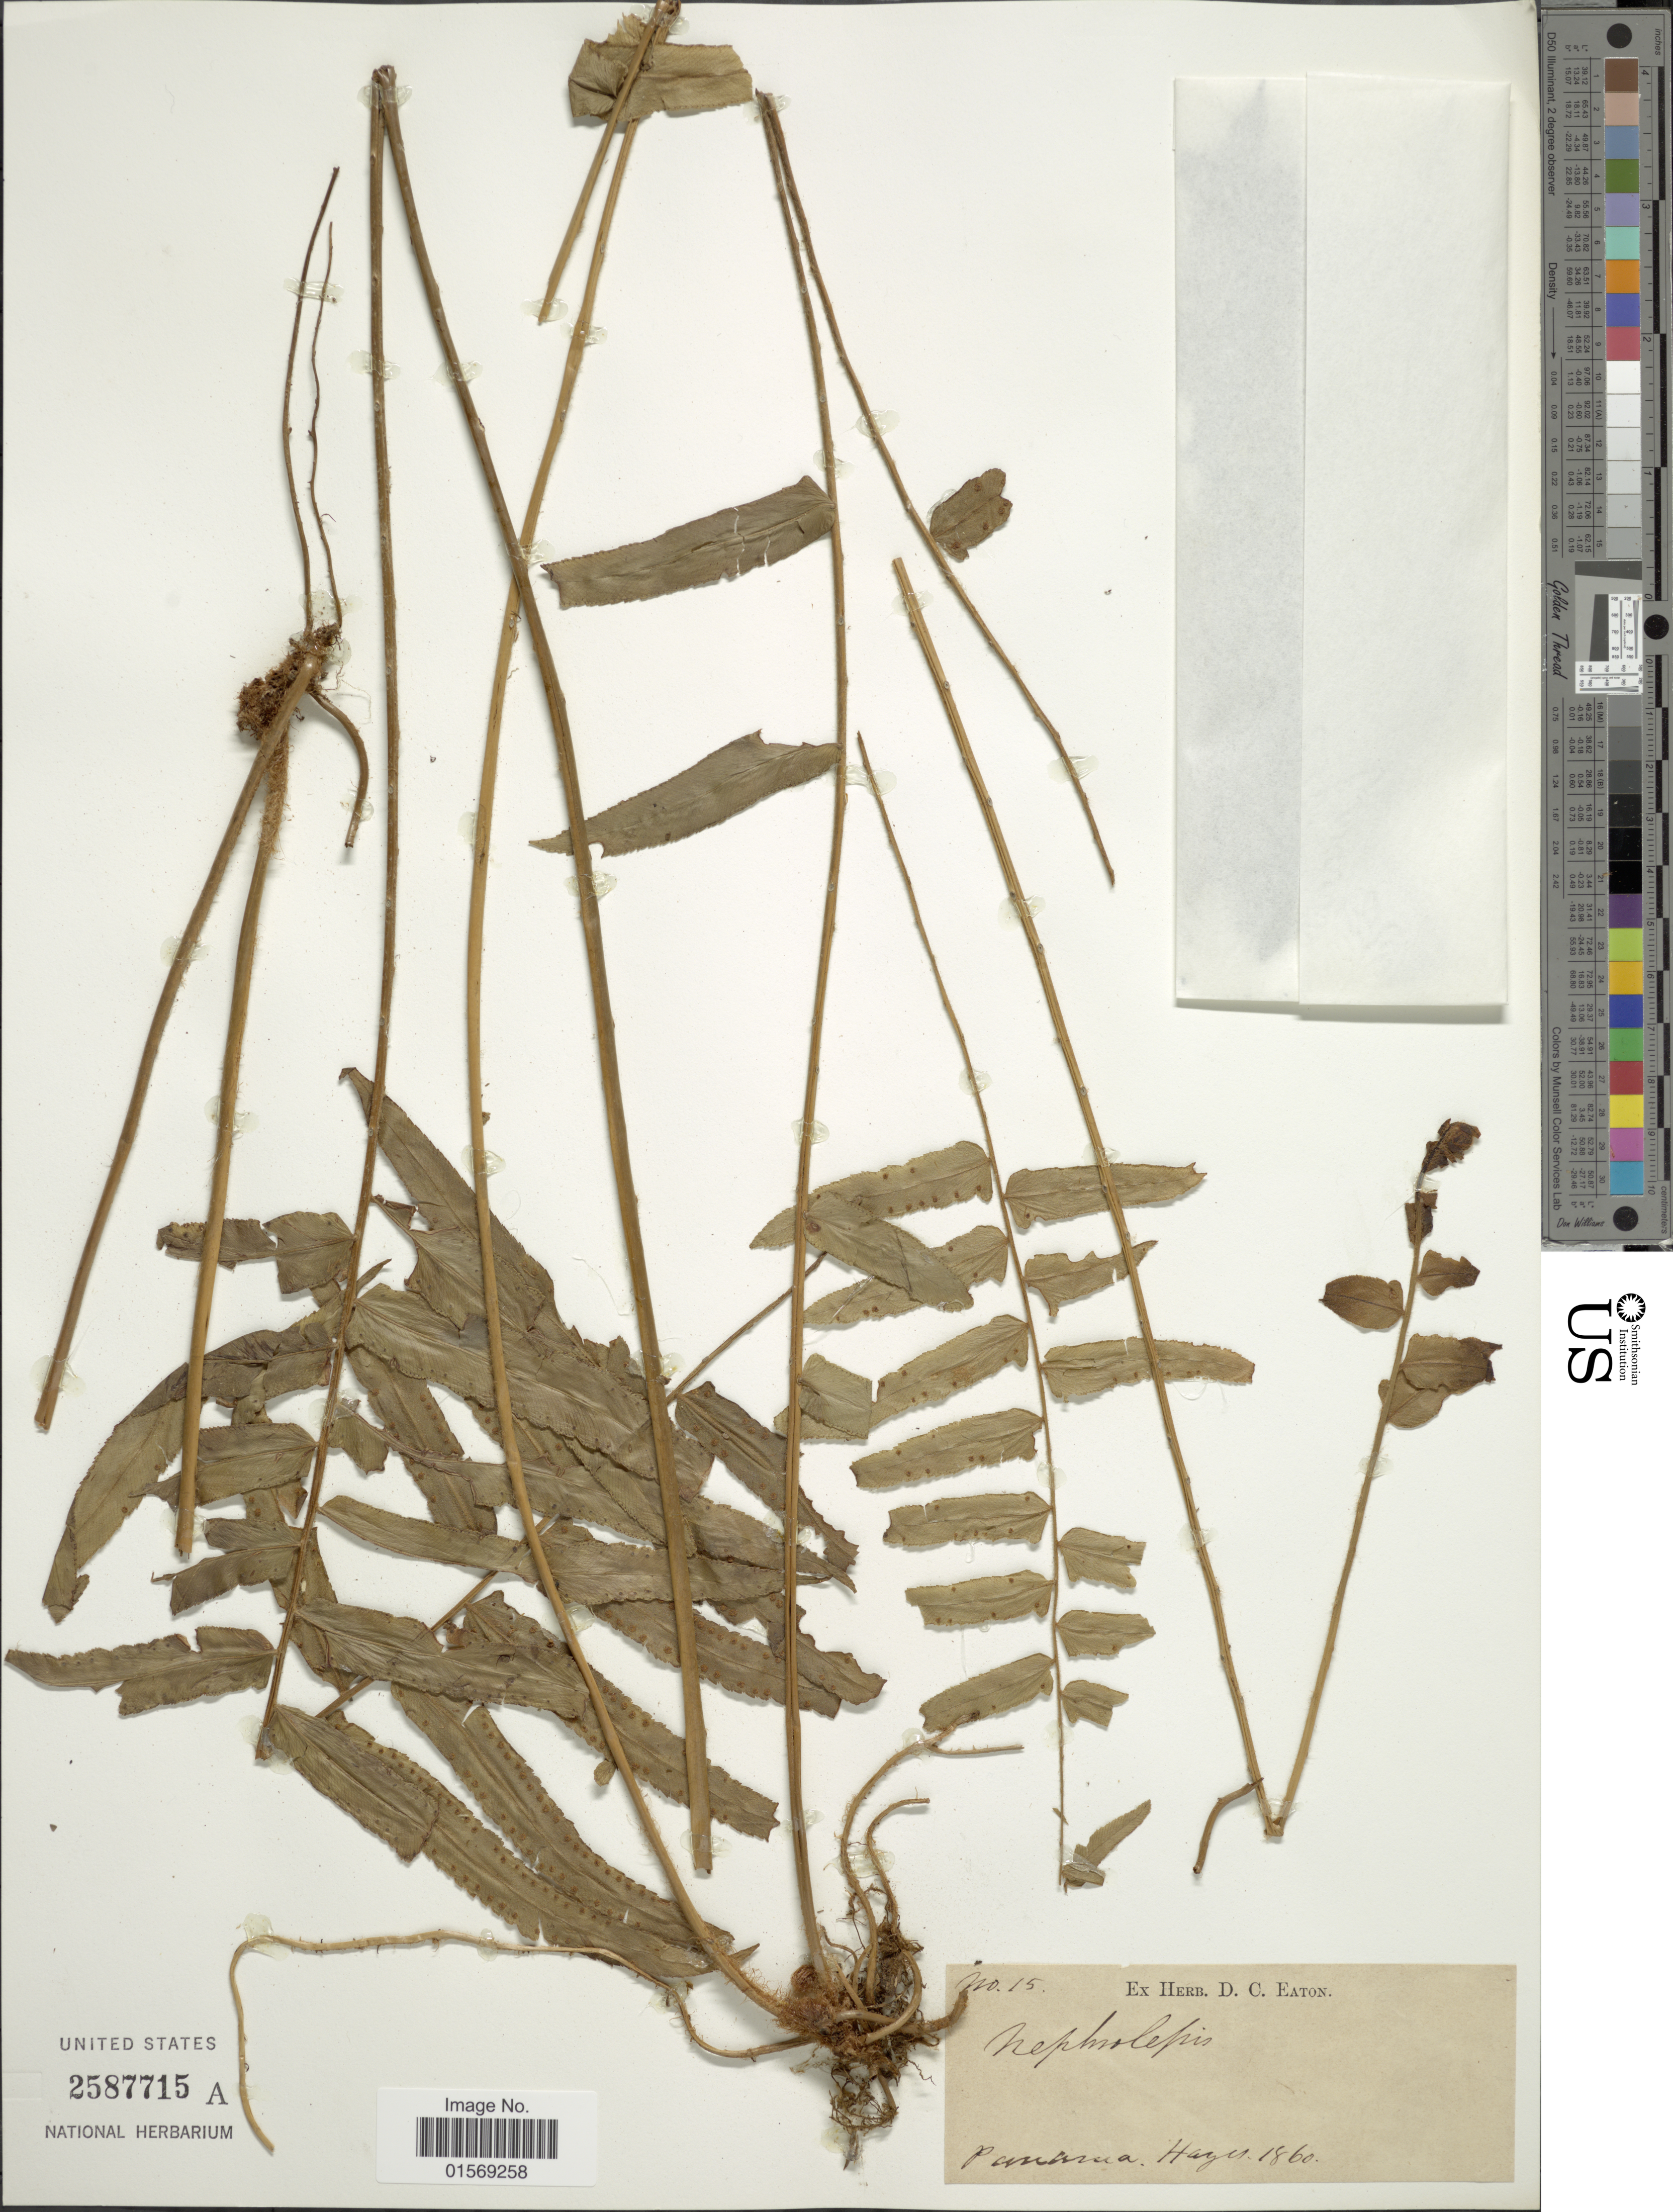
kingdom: Plantae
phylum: Tracheophyta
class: Polypodiopsida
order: Polypodiales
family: Nephrolepidaceae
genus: Nephrolepis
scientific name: Nephrolepis sp.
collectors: S. Hayes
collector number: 15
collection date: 1860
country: Panama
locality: Panama.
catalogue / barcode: US 2587715A